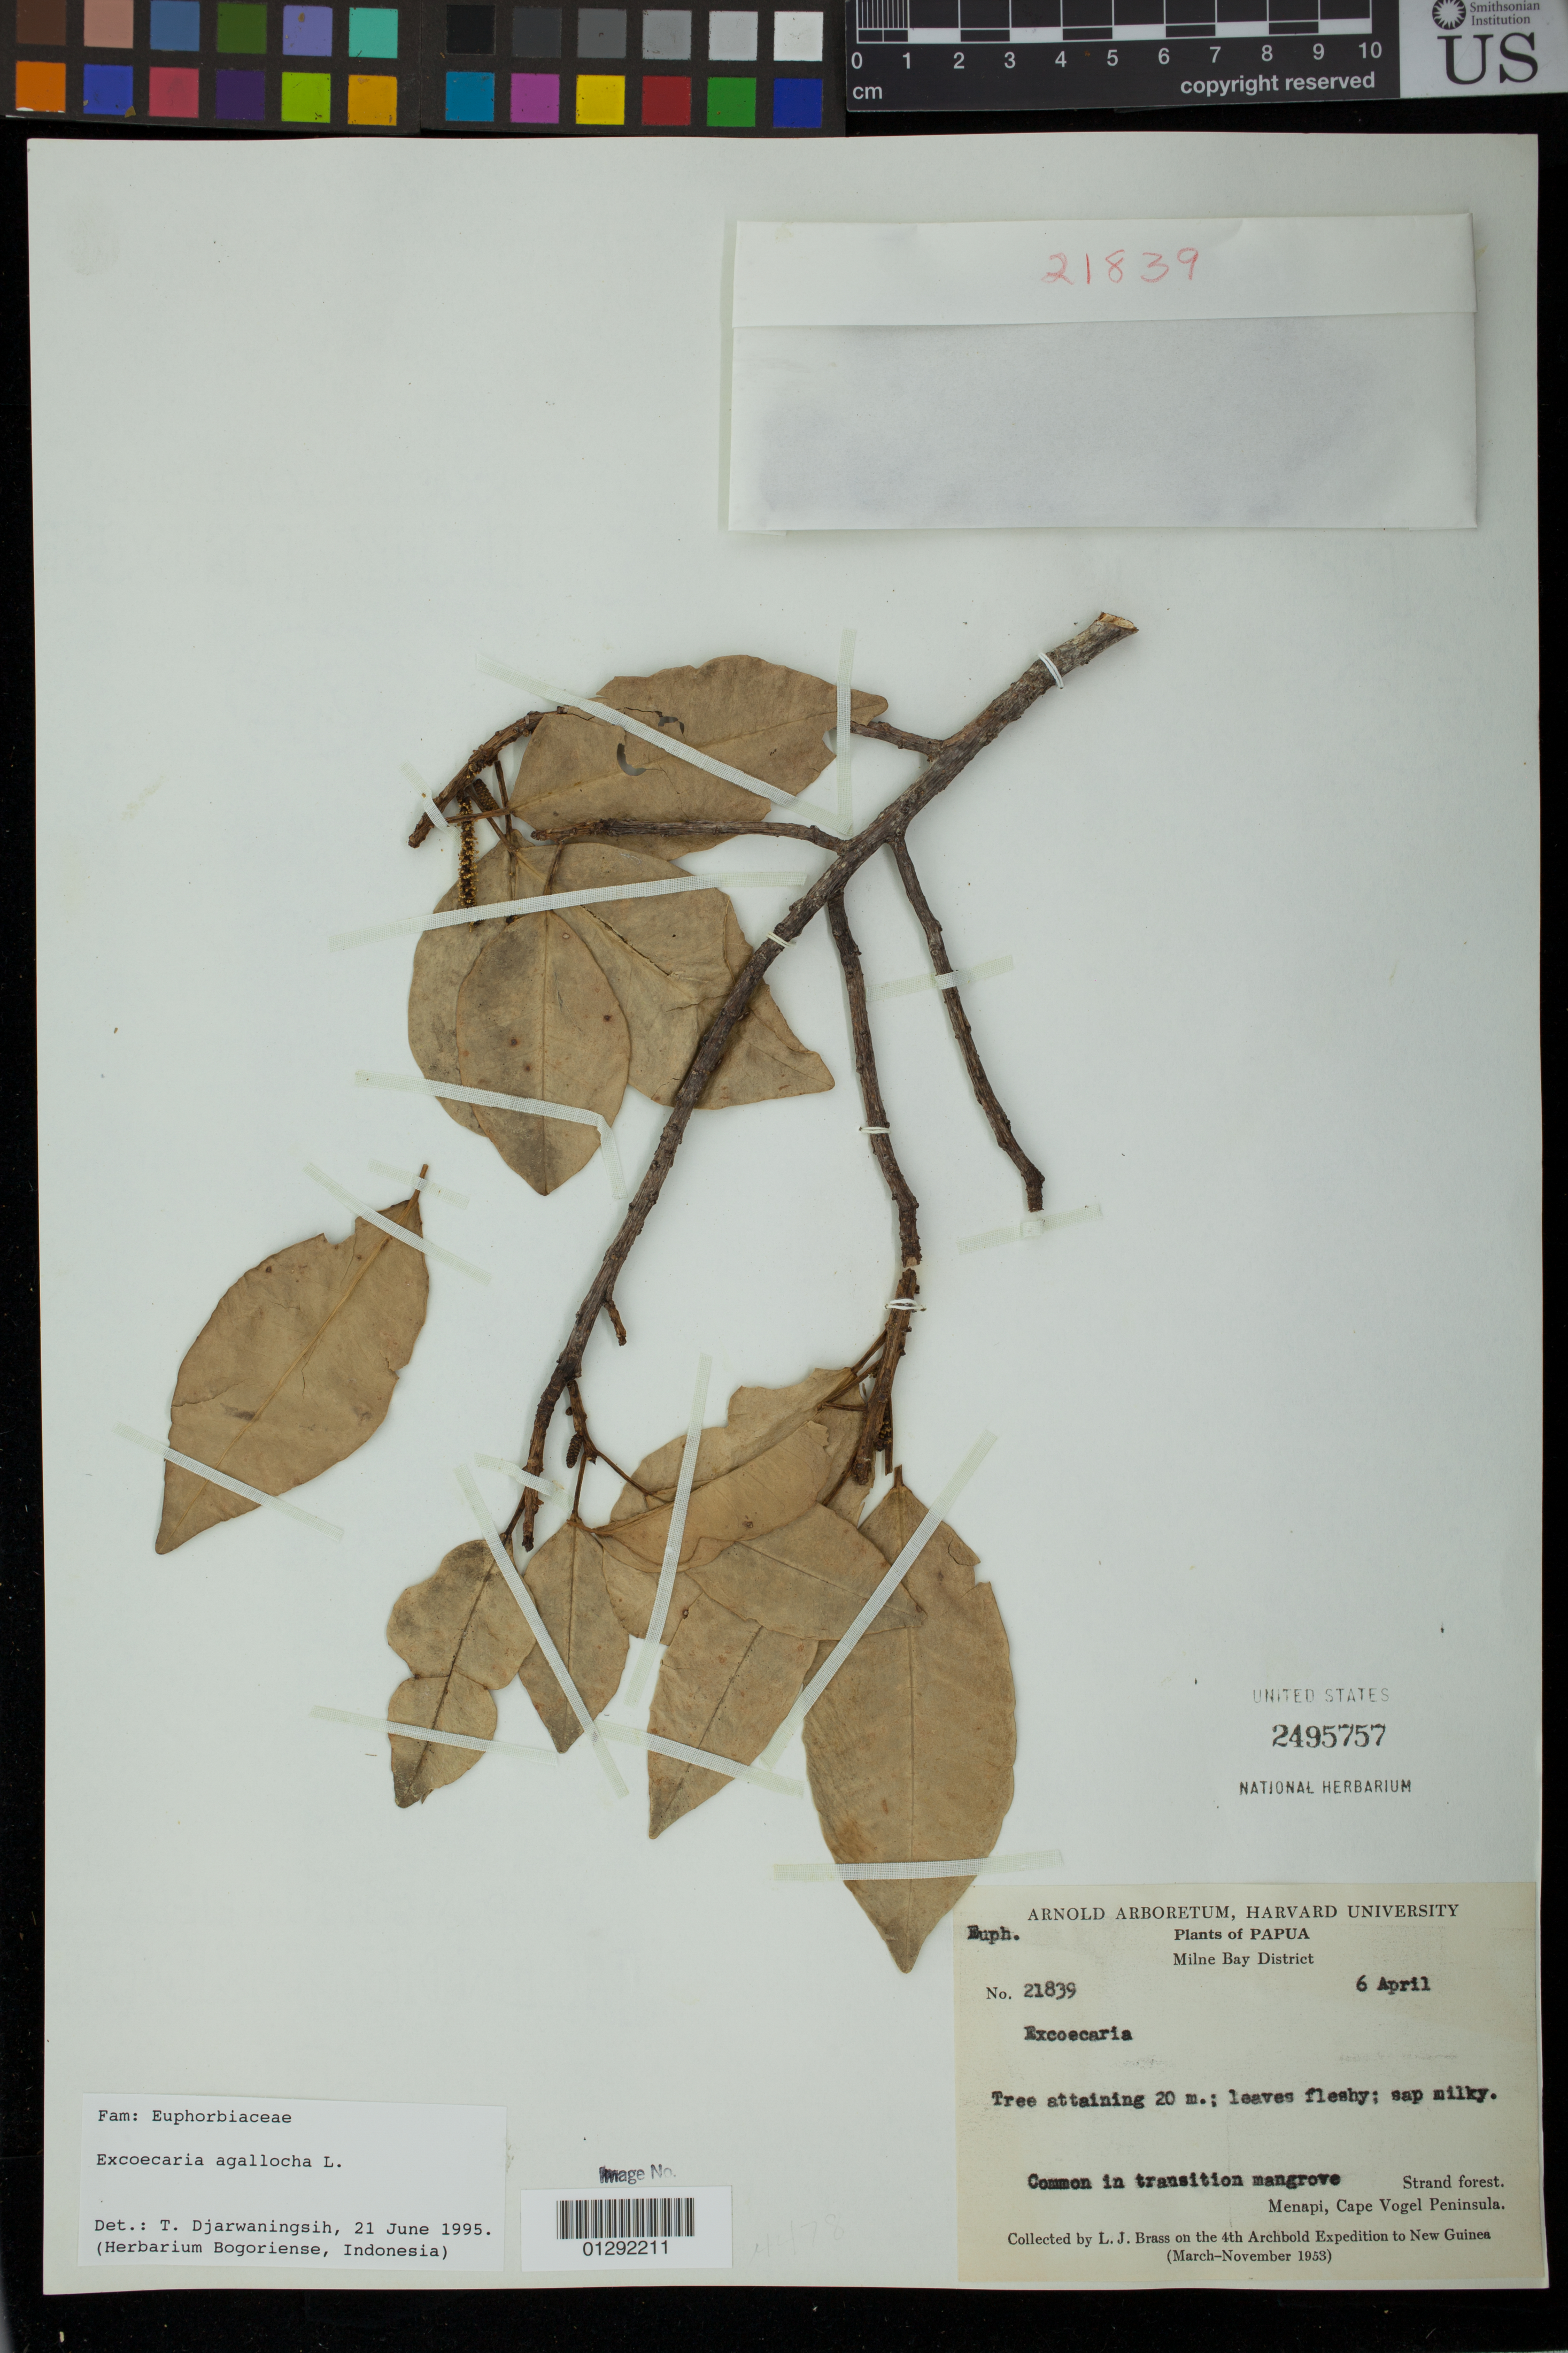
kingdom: Plantae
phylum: Tracheophyta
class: Magnoliopsida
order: Malpighiales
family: Euphorbiaceae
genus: Excoecaria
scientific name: Excoecaria agallocha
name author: L.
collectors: L. J. Brass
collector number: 21839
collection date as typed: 06 Apr 1953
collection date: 1953-04-06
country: Papua New Guinea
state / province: Milne Bay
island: New Guinea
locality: Menapi, cape vogel peninsula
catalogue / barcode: US 2495757